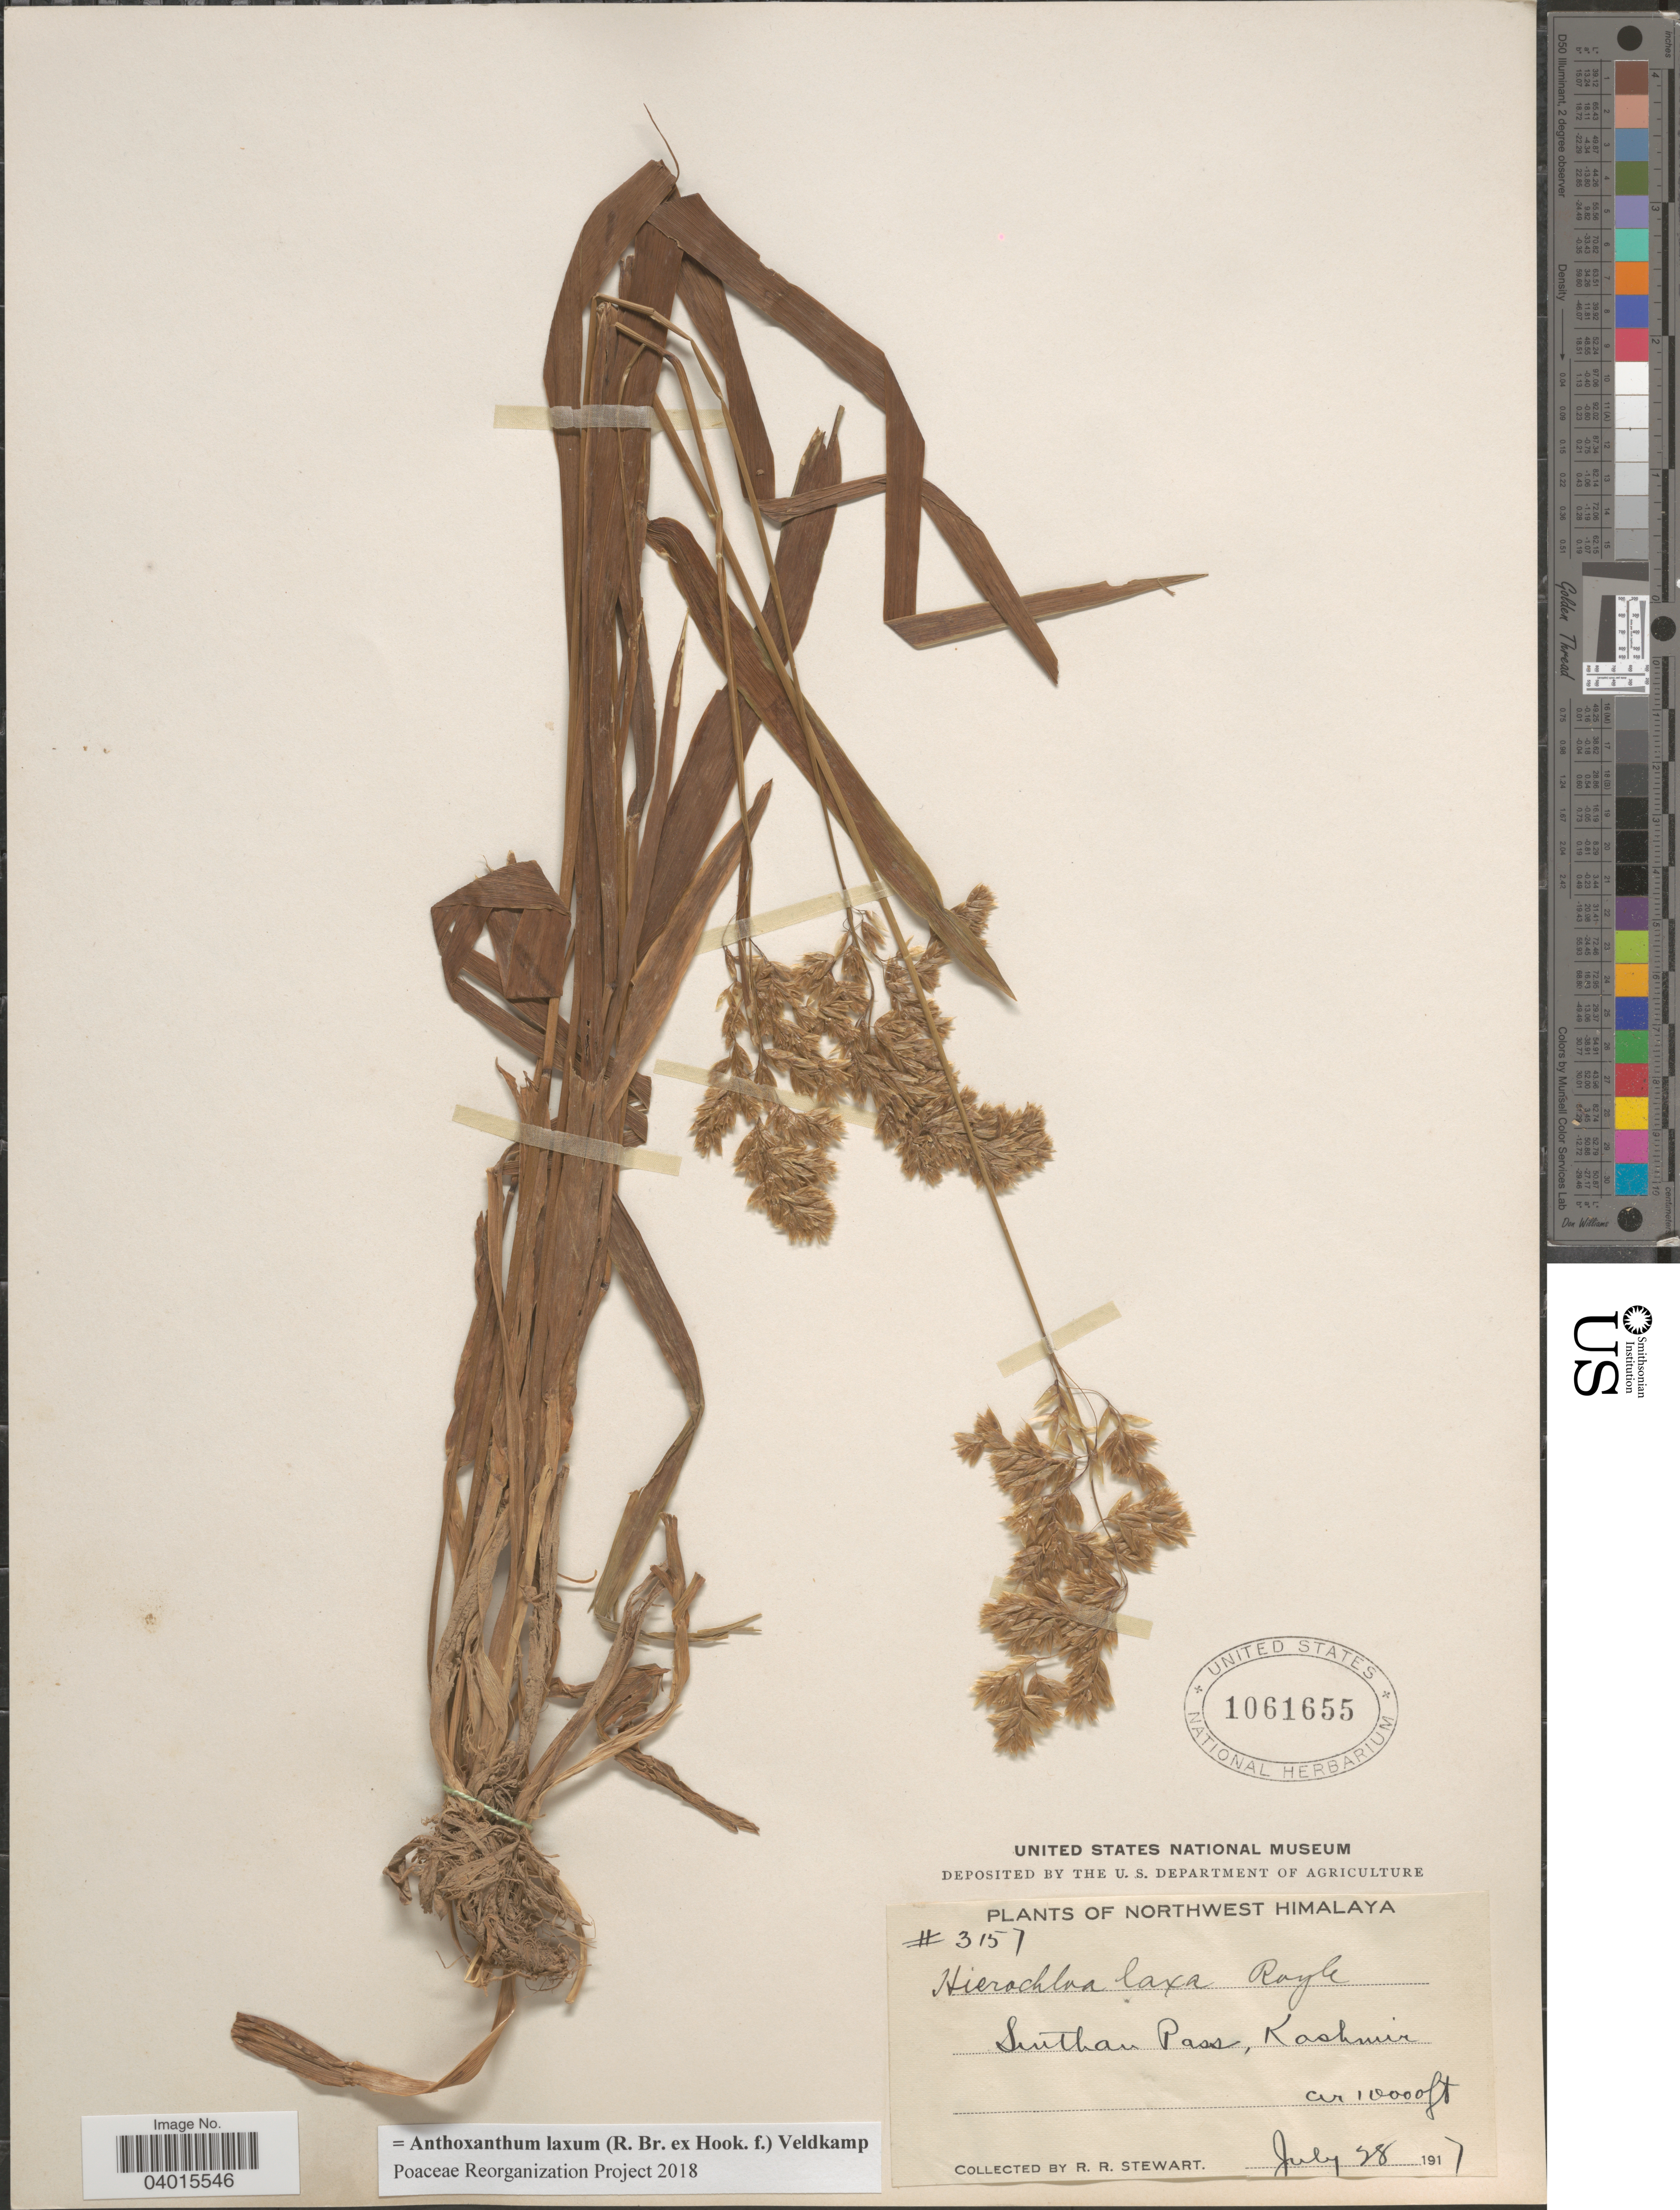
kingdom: Plantae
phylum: Tracheophyta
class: Liliopsida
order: Poales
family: Poaceae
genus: Anthoxanthum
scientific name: Anthoxanthum laxum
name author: (R. Br. ex Hook. f.) Veldkamp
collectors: R. Stewart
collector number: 3157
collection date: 1917-07-28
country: India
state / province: Jammu and Kashmir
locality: Northwest Himalaya. Sulthan Pass, Kashmir.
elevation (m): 3048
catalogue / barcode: US 1061655